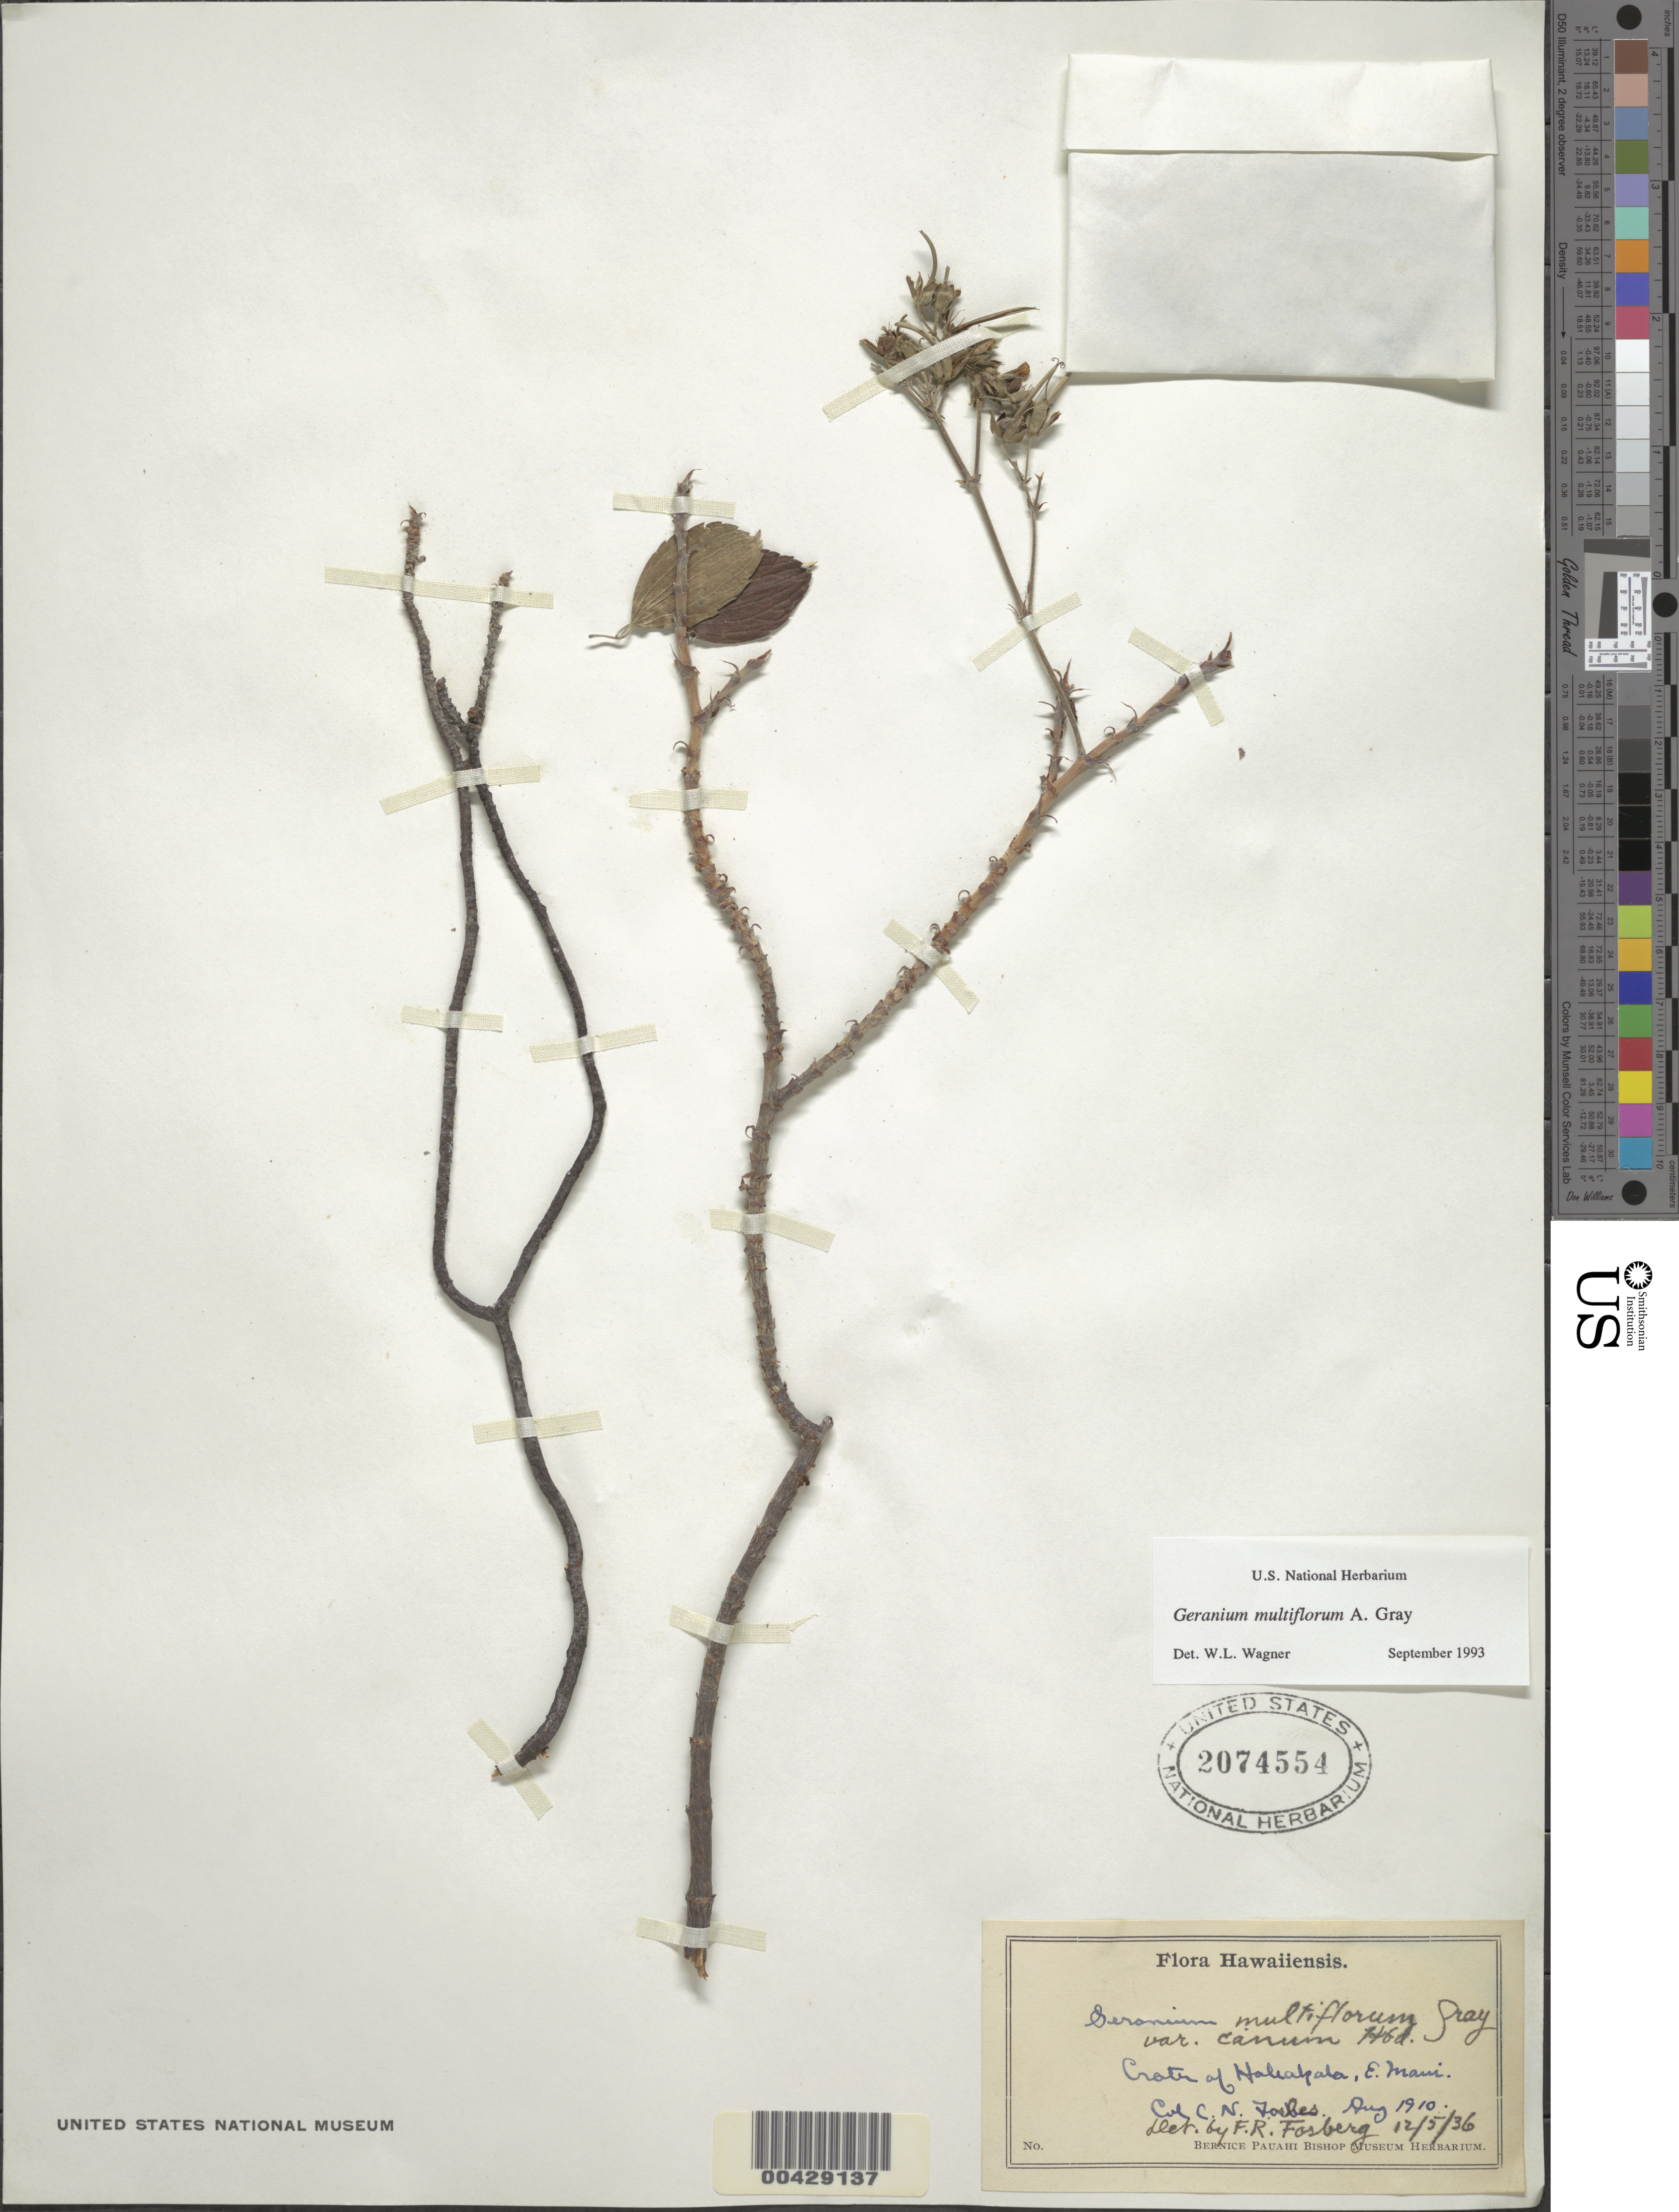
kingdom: Plantae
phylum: Tracheophyta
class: Magnoliopsida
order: Geraniales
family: Geraniaceae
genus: Geranium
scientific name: Geranium multiflorum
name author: A. Gray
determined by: Wagner, W. L., (BOT), Smithsonian Institution - National Museum of Natural History (UNITED STATES)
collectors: C. N. Forbes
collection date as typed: Aug 1910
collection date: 1910-08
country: United States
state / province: Hawaii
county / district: Maui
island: Maui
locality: Haleakala Crater, E Maui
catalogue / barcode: US 2074554